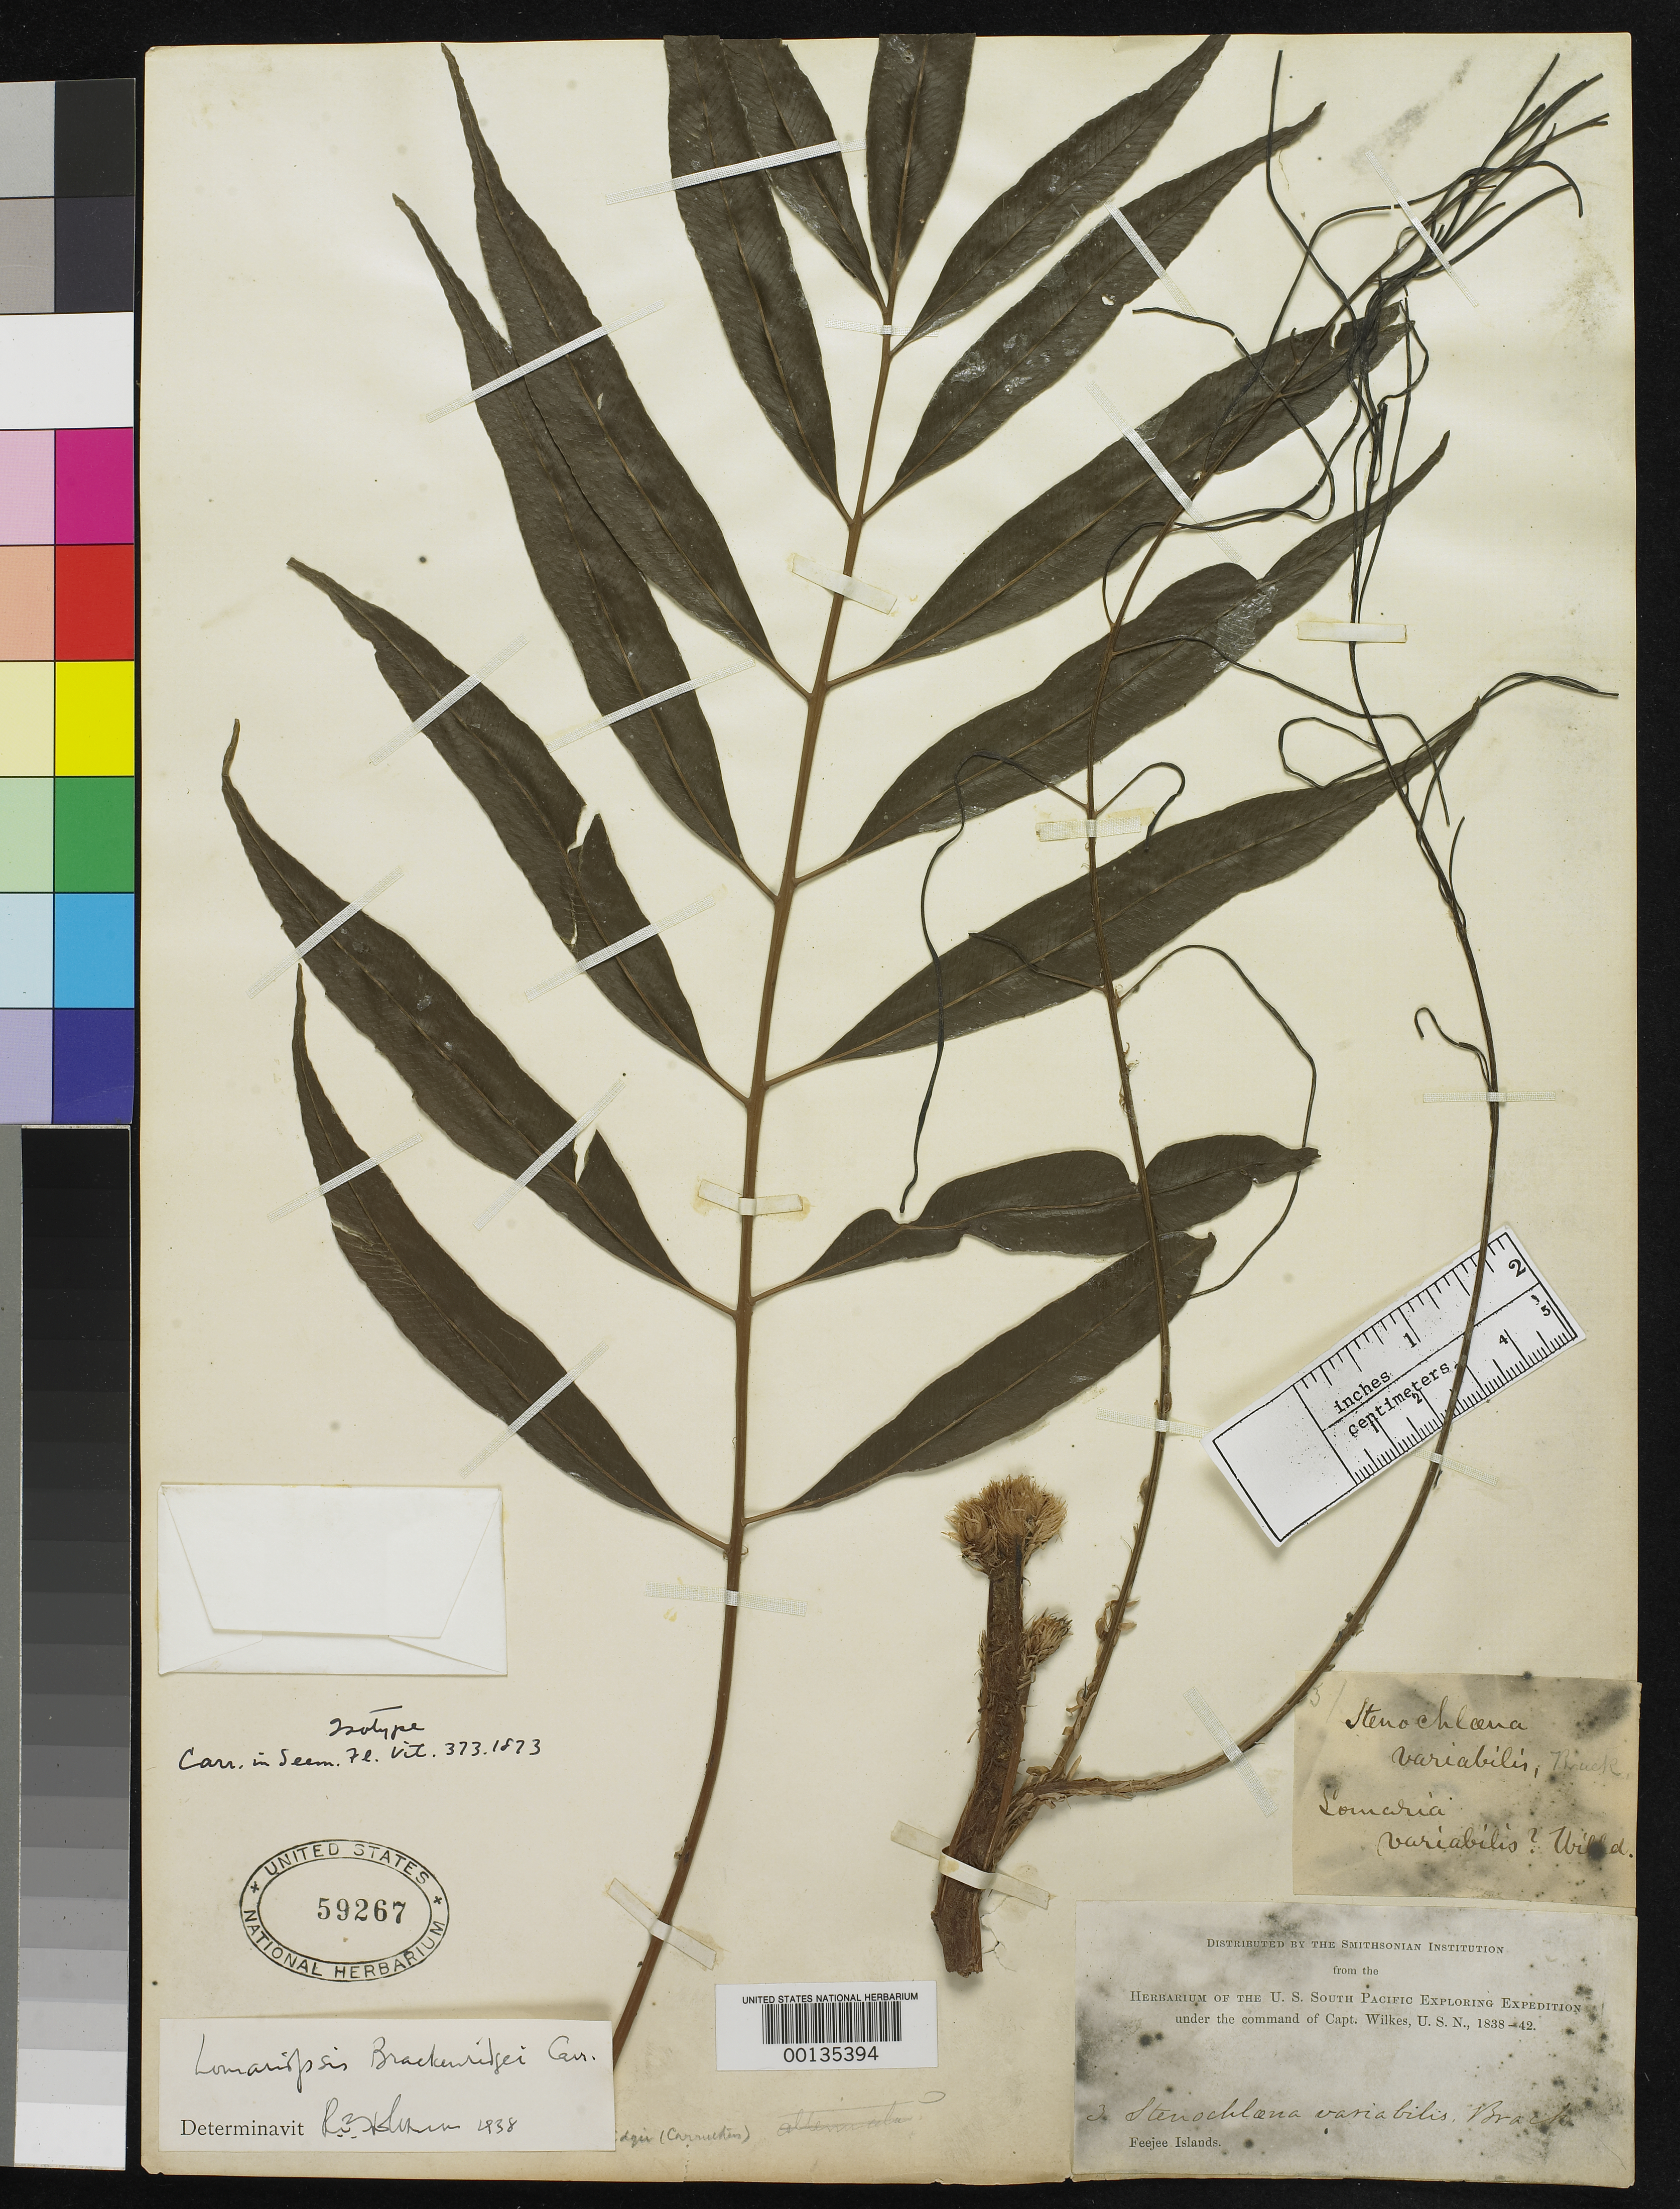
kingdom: Plantae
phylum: Tracheophyta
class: Polypodiopsida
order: Polypodiales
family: Lomariopsidaceae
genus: Lomariopsis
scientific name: Lomariopsis brackenridgei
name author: Carrière in Seem.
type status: Type Collection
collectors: Wilkes Explor. Exped.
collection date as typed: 1838 to -- --- 1842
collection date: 1838/1842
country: Fiji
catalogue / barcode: US 59267